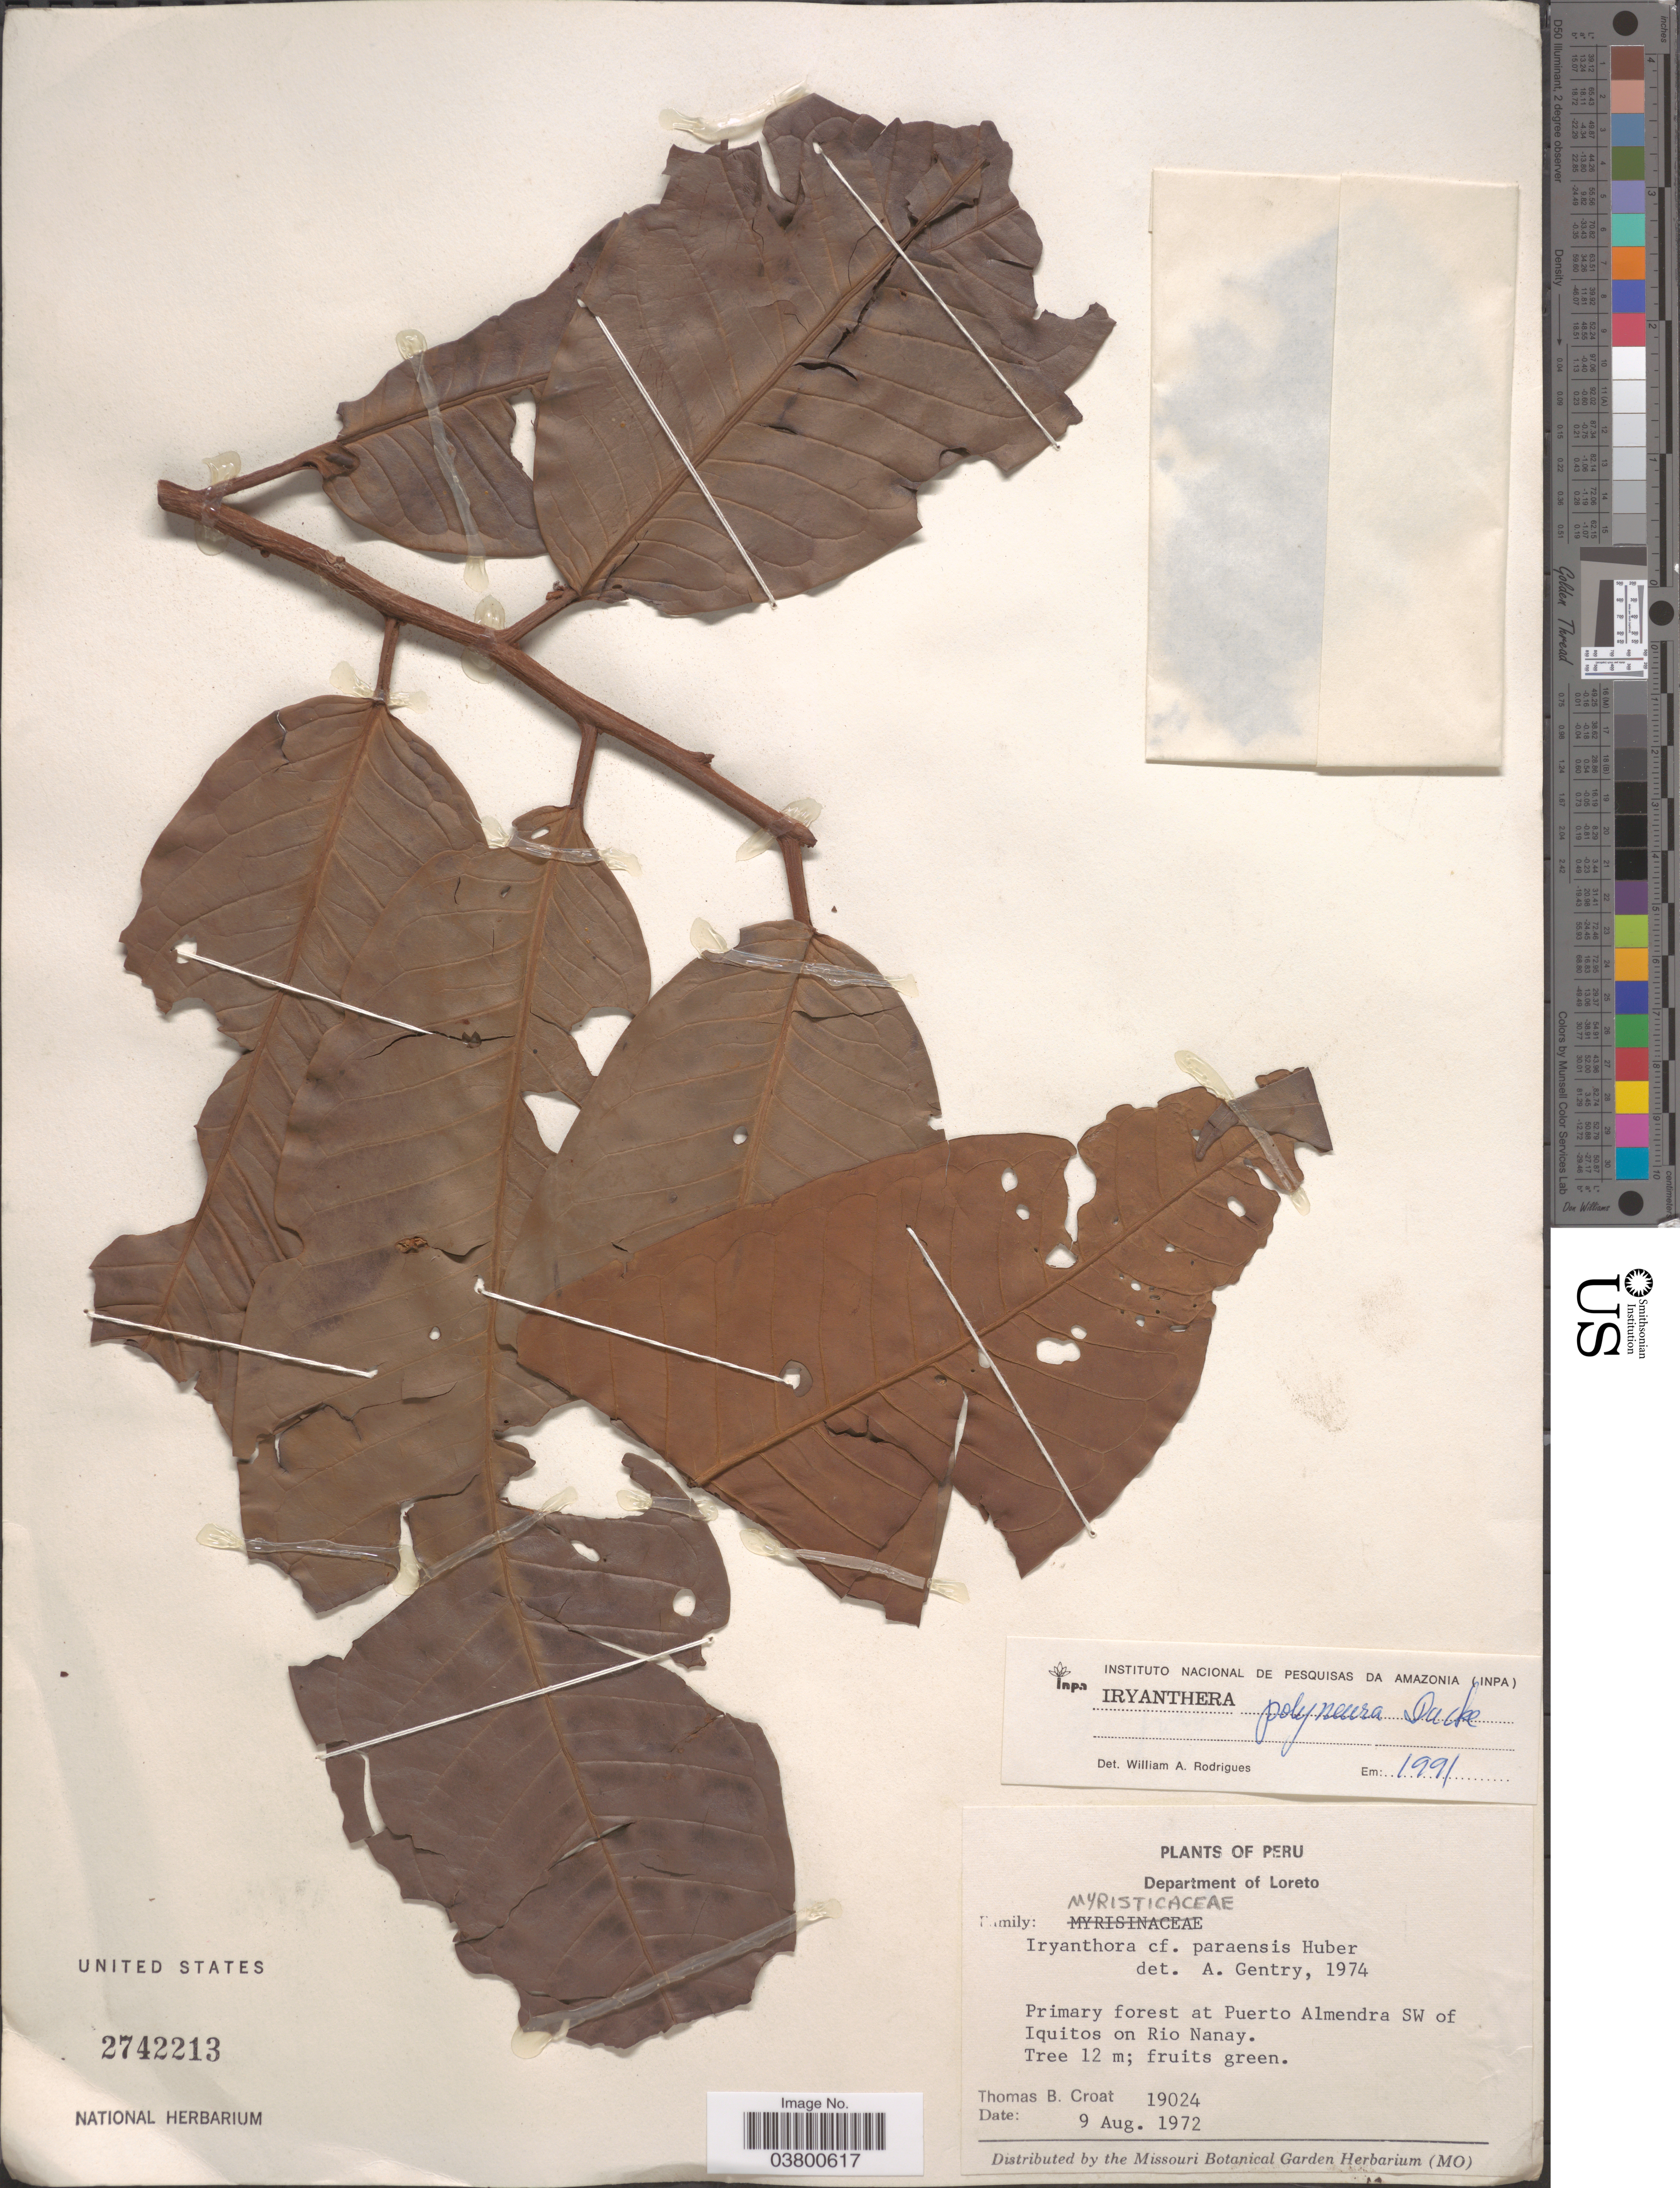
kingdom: Plantae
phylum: Tracheophyta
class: Magnoliopsida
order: Magnoliales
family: Myristicaceae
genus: Iryanthera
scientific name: Iryanthera polyneura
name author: Ducke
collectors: T. B. Croat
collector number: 19024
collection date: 1972-08-09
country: Peru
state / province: Loreto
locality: Department of Loreto. Primary forest at Puerto Almendra SW of Iquitos on Rio Nanay.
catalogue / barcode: US 2742213